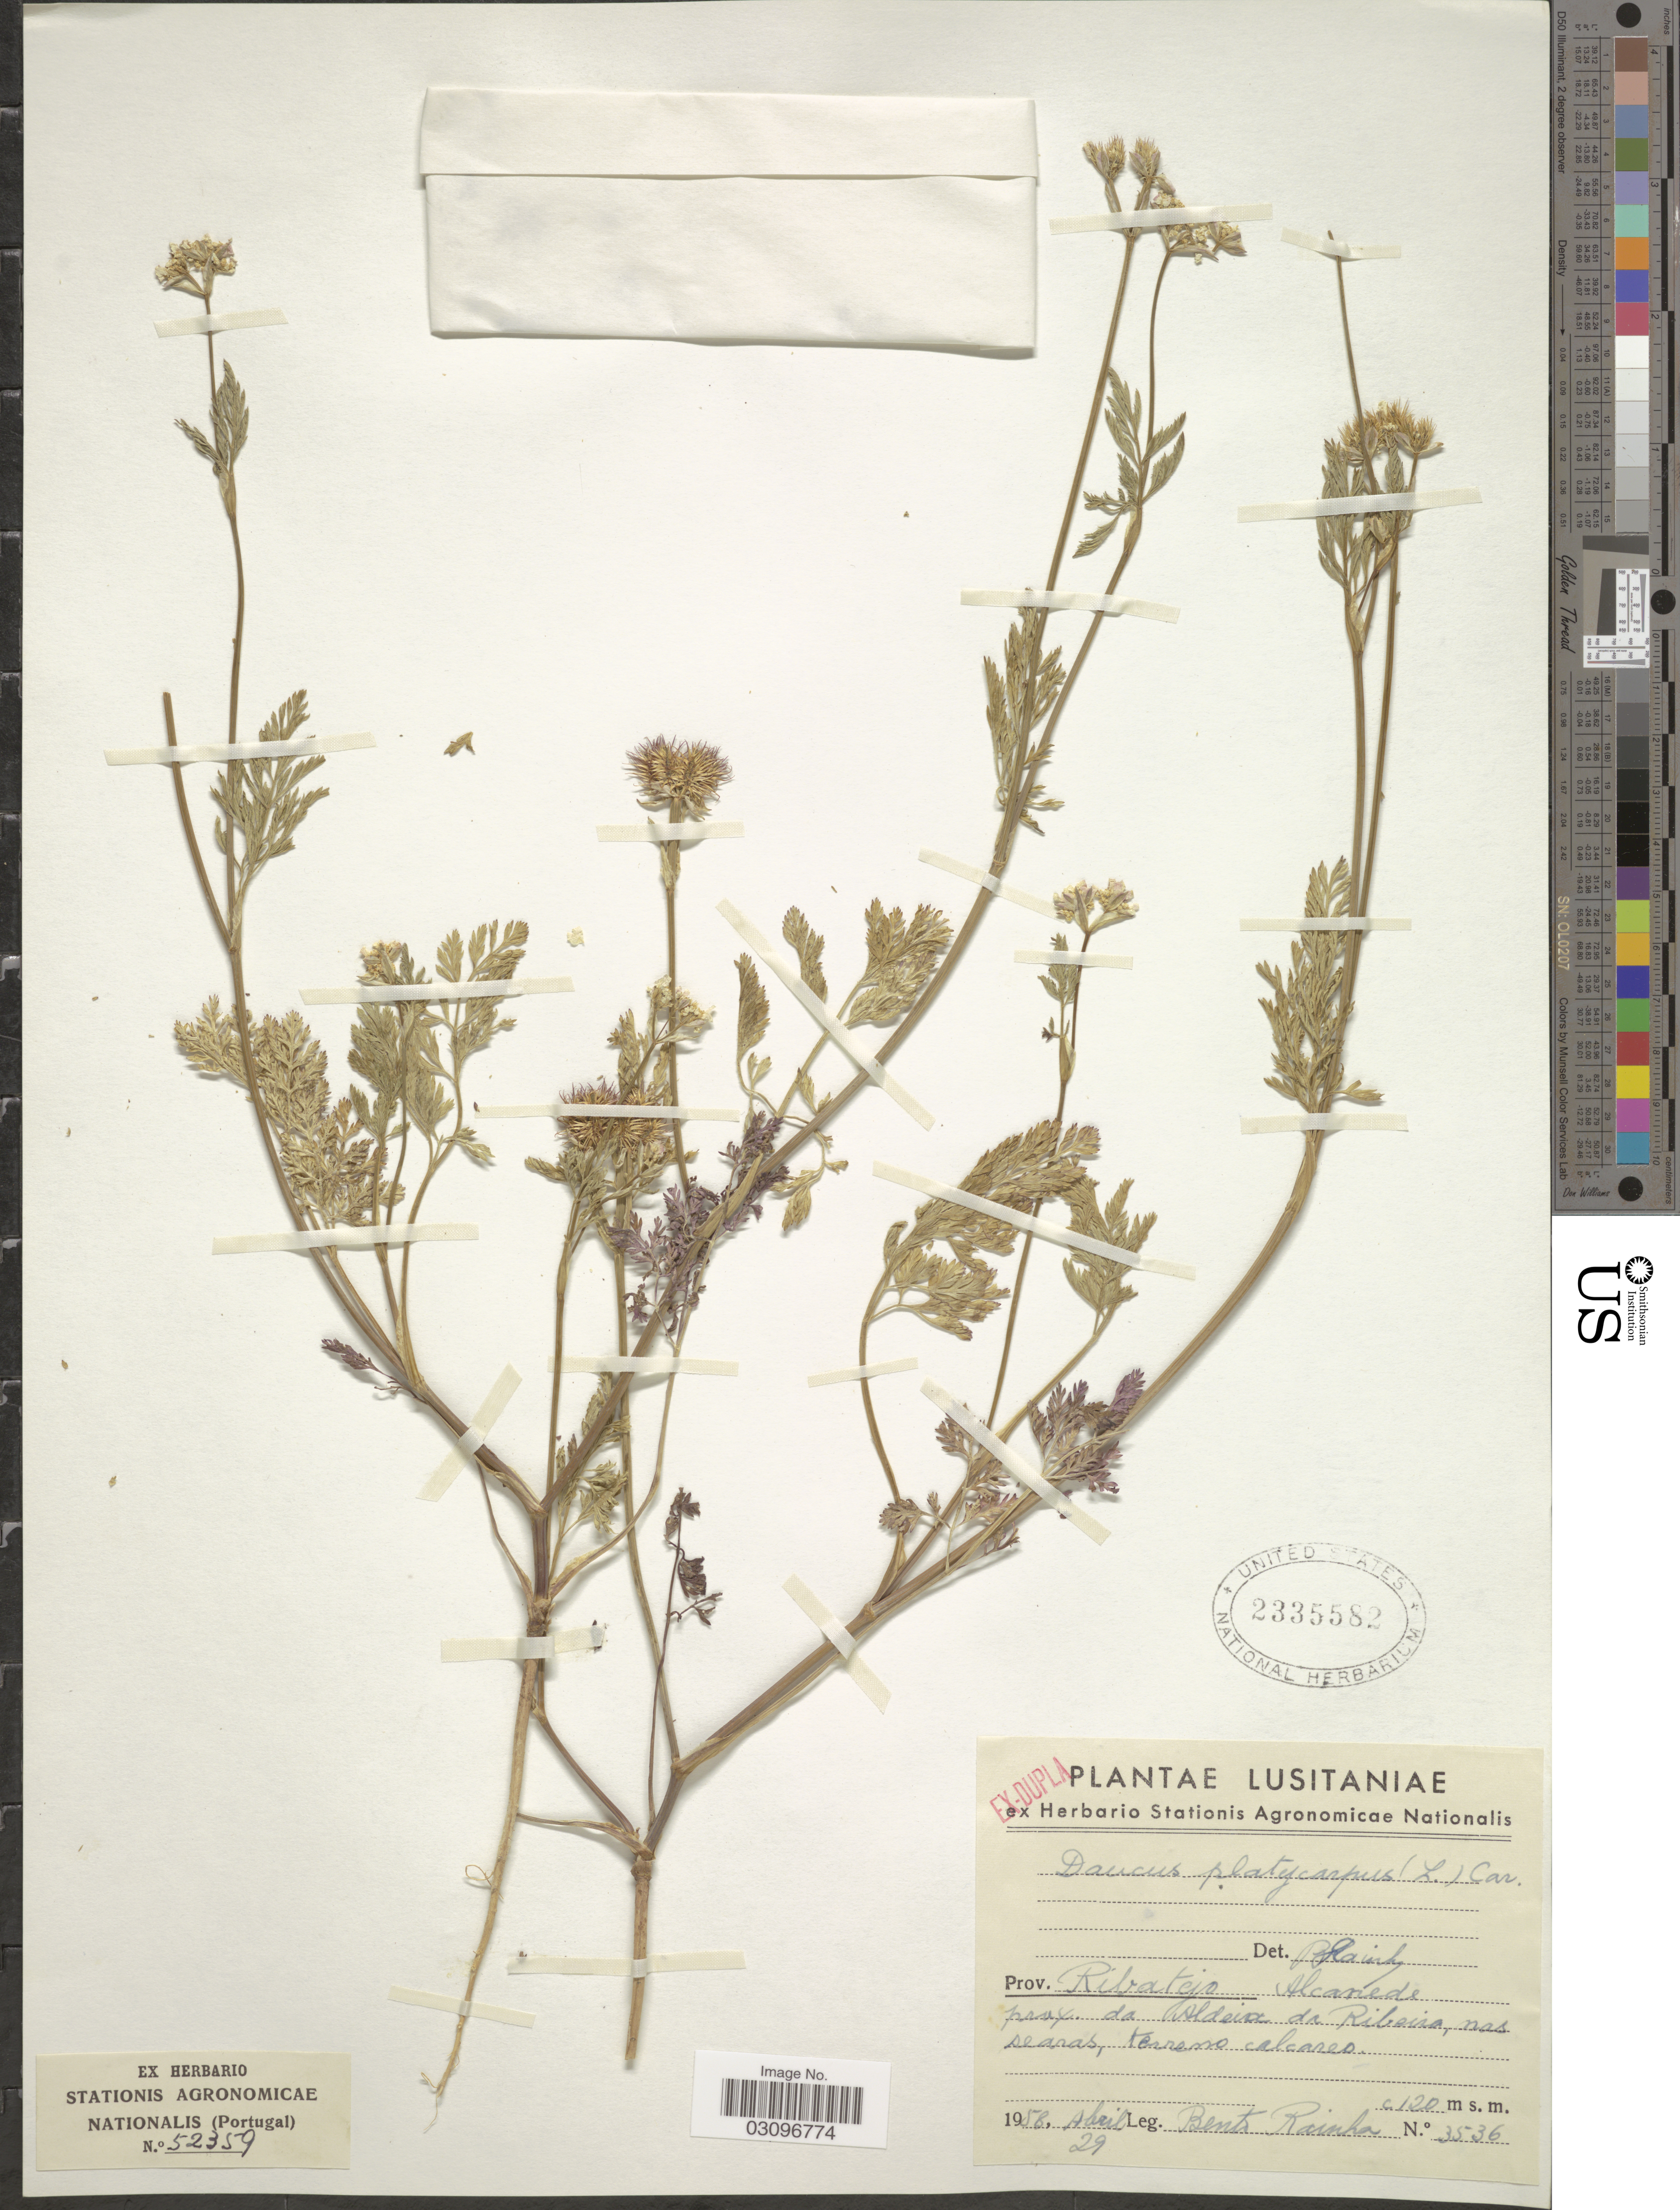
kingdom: Plantae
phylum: Tracheophyta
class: Magnoliopsida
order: Apiales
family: Apiaceae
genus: Daucus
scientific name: Daucus platycarpos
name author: Scop.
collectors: B. Rainha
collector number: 3536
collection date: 1958-04-29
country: Portugal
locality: Prov. Ribatejo. Alcarede prox. da Aldeira da Ribeira, nas searas, terreno calcareo. [interpreted]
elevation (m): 120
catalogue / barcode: US 2335582